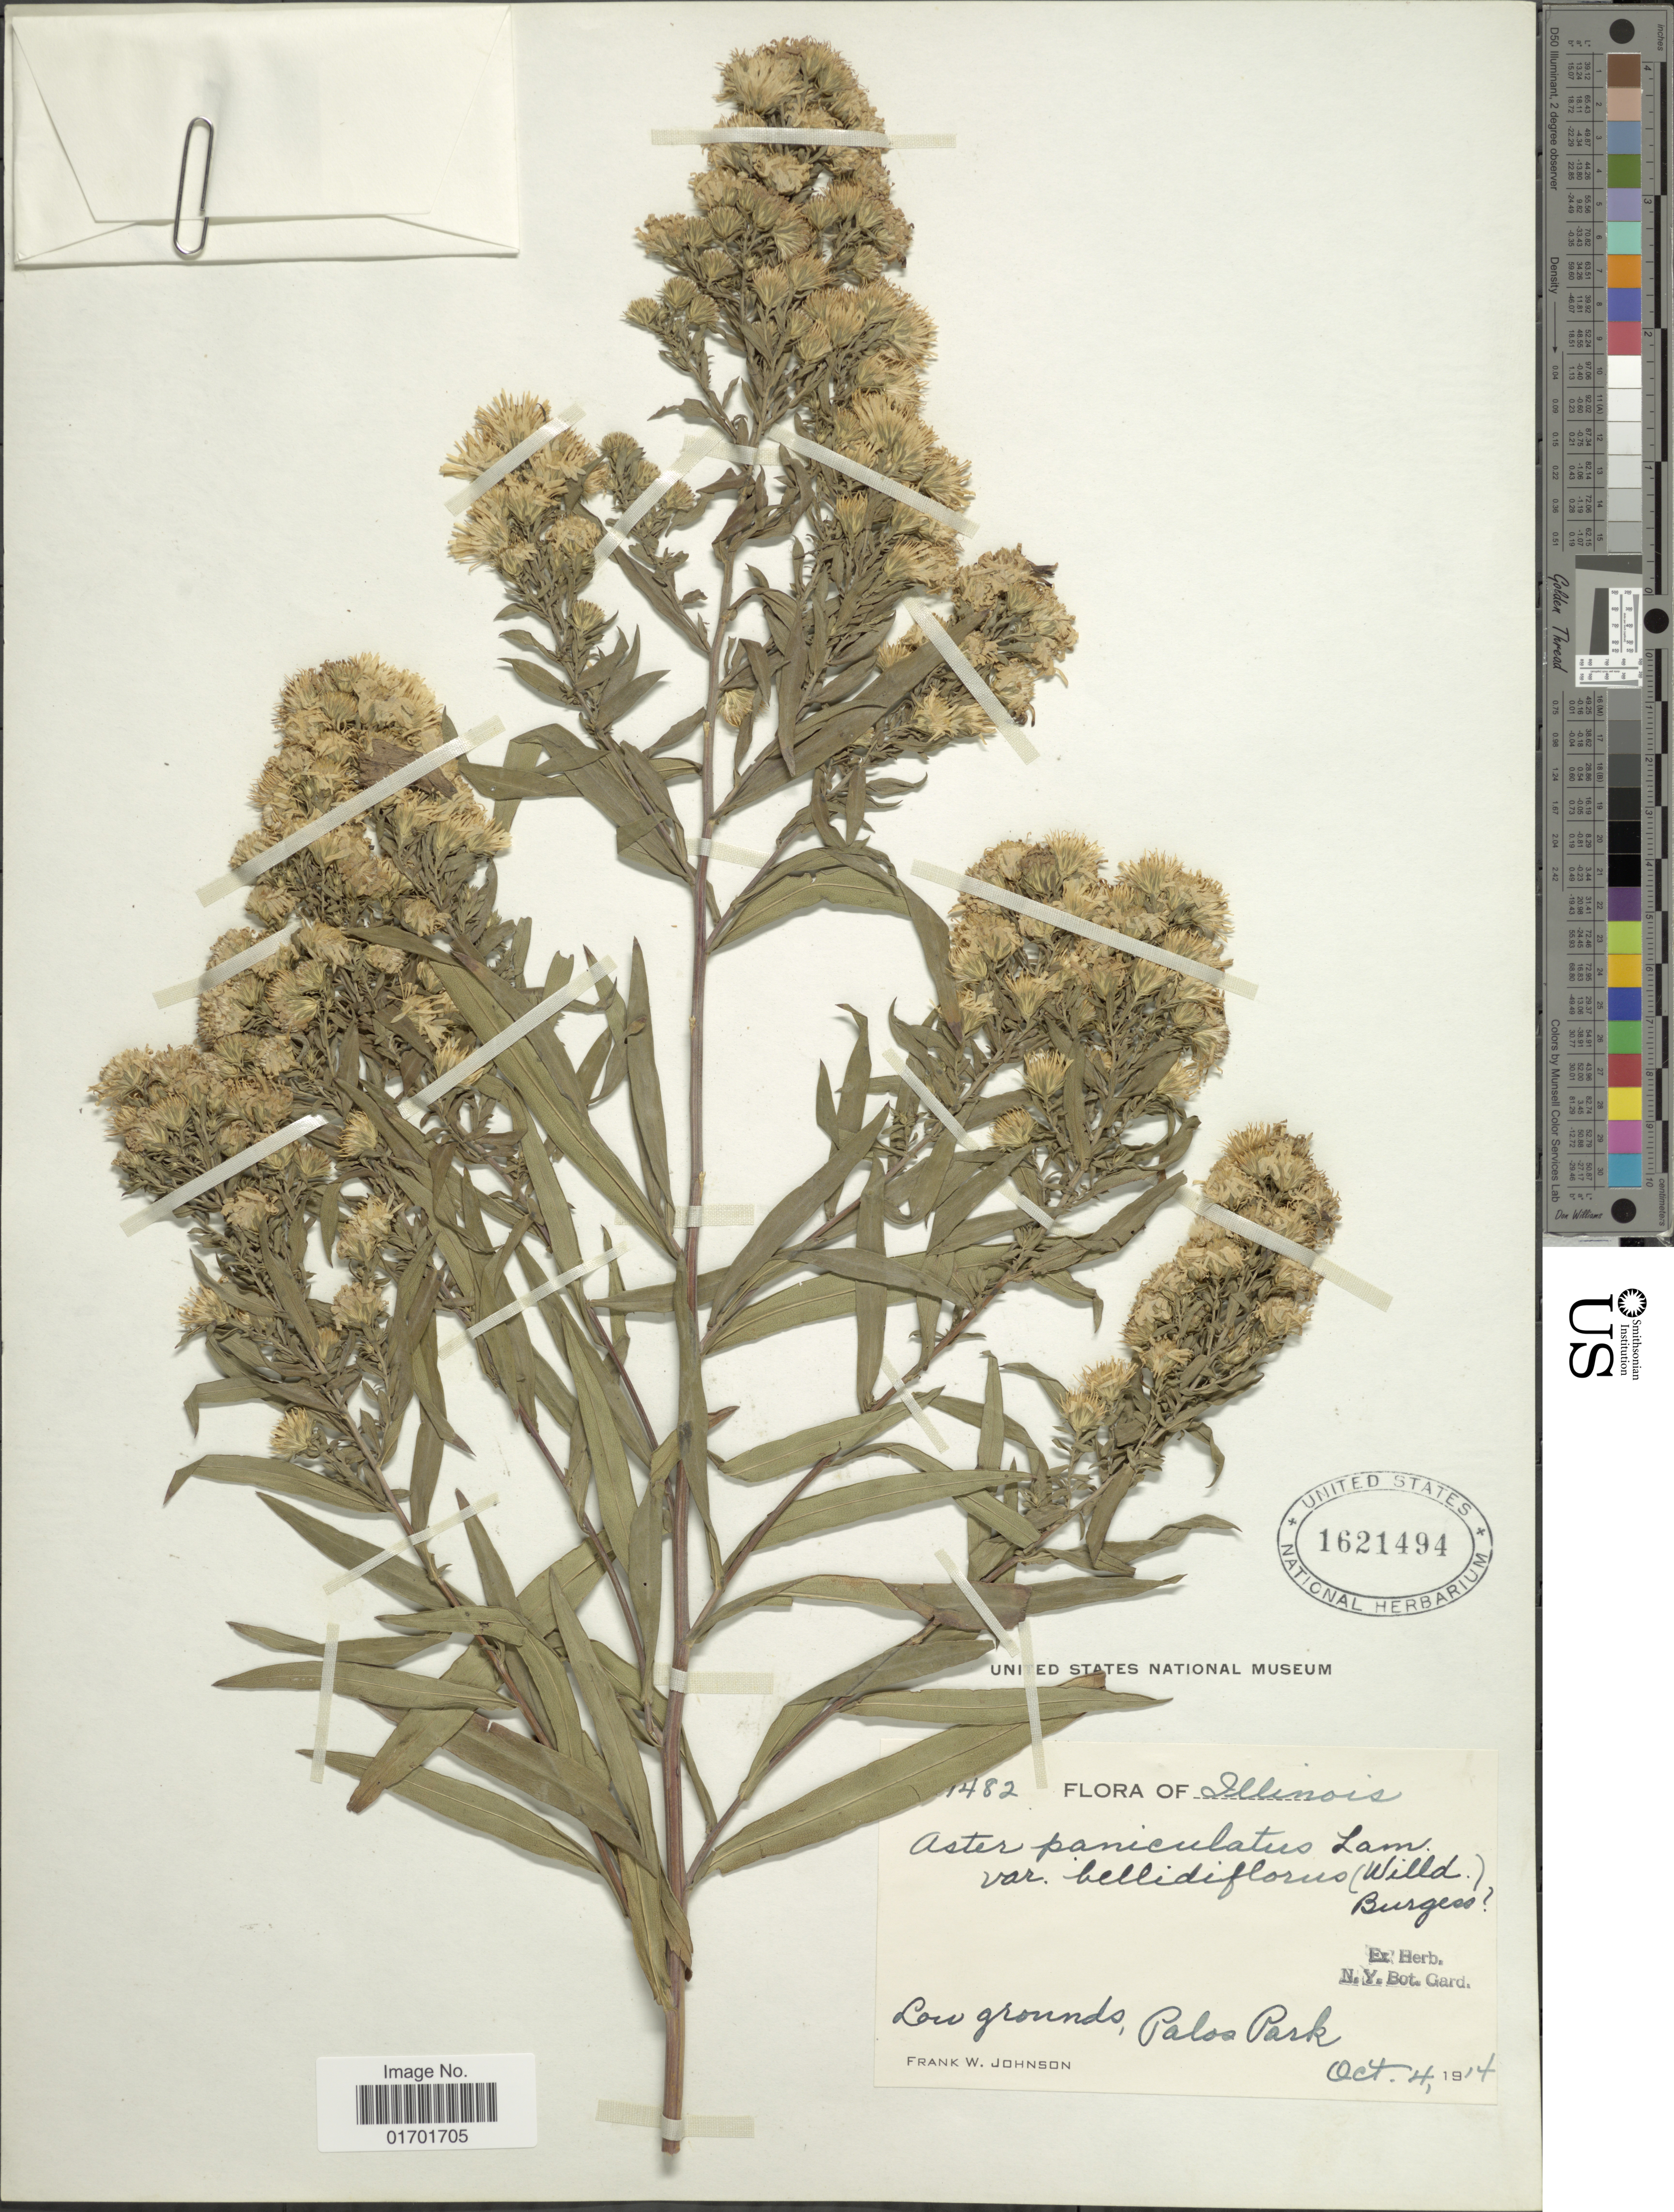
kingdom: Plantae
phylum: Tracheophyta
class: Magnoliopsida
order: Asterales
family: Asteraceae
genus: Symphyotrichum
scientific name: Symphyotrichum lanceolatum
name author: (Willd.) G.L. Nesom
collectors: F. W. Johnson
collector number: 1482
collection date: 1914-10-04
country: United States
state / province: Illinois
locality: Palos Park.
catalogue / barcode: US 1621494